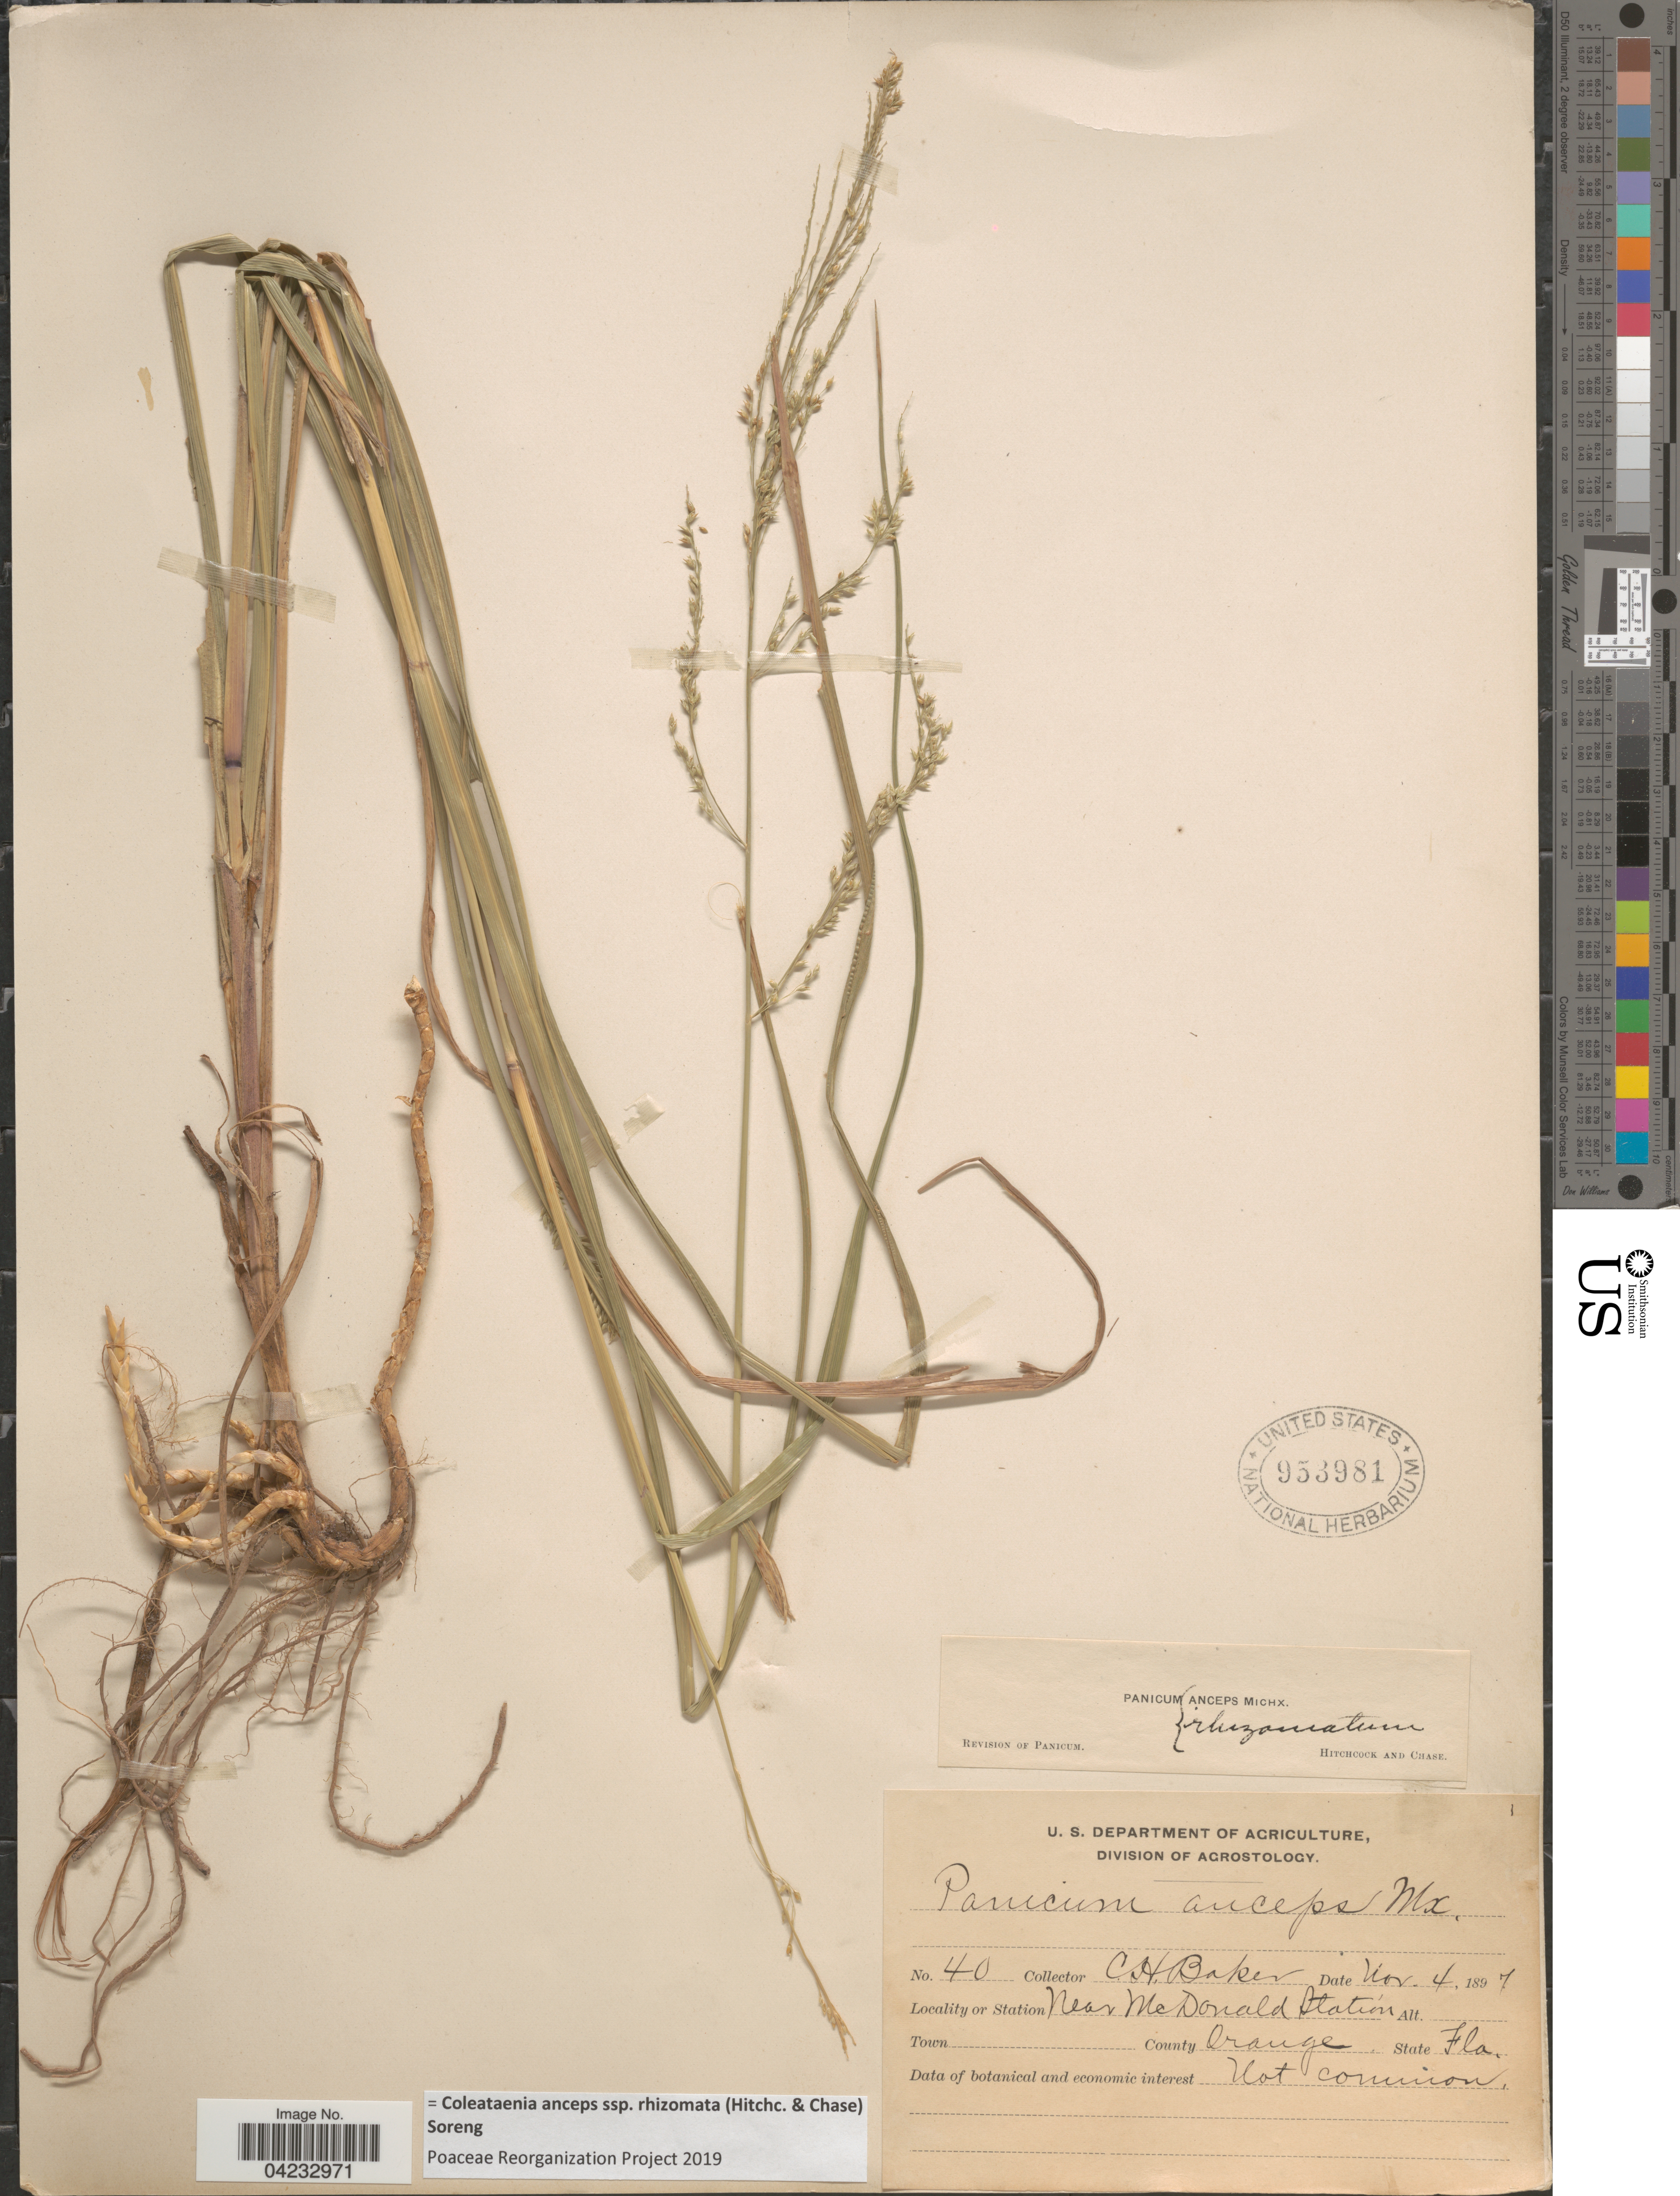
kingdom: Plantae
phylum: Tracheophyta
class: Liliopsida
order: Poales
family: Poaceae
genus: Coleataenia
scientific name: Coleataenia anceps subsp. rhizomata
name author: (Hitchc. & Chase) Soreng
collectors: C. H. Baker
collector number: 40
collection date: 1897-11-04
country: United States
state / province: Florida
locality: Near McDonald Station. County Orange.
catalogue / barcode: US 953981